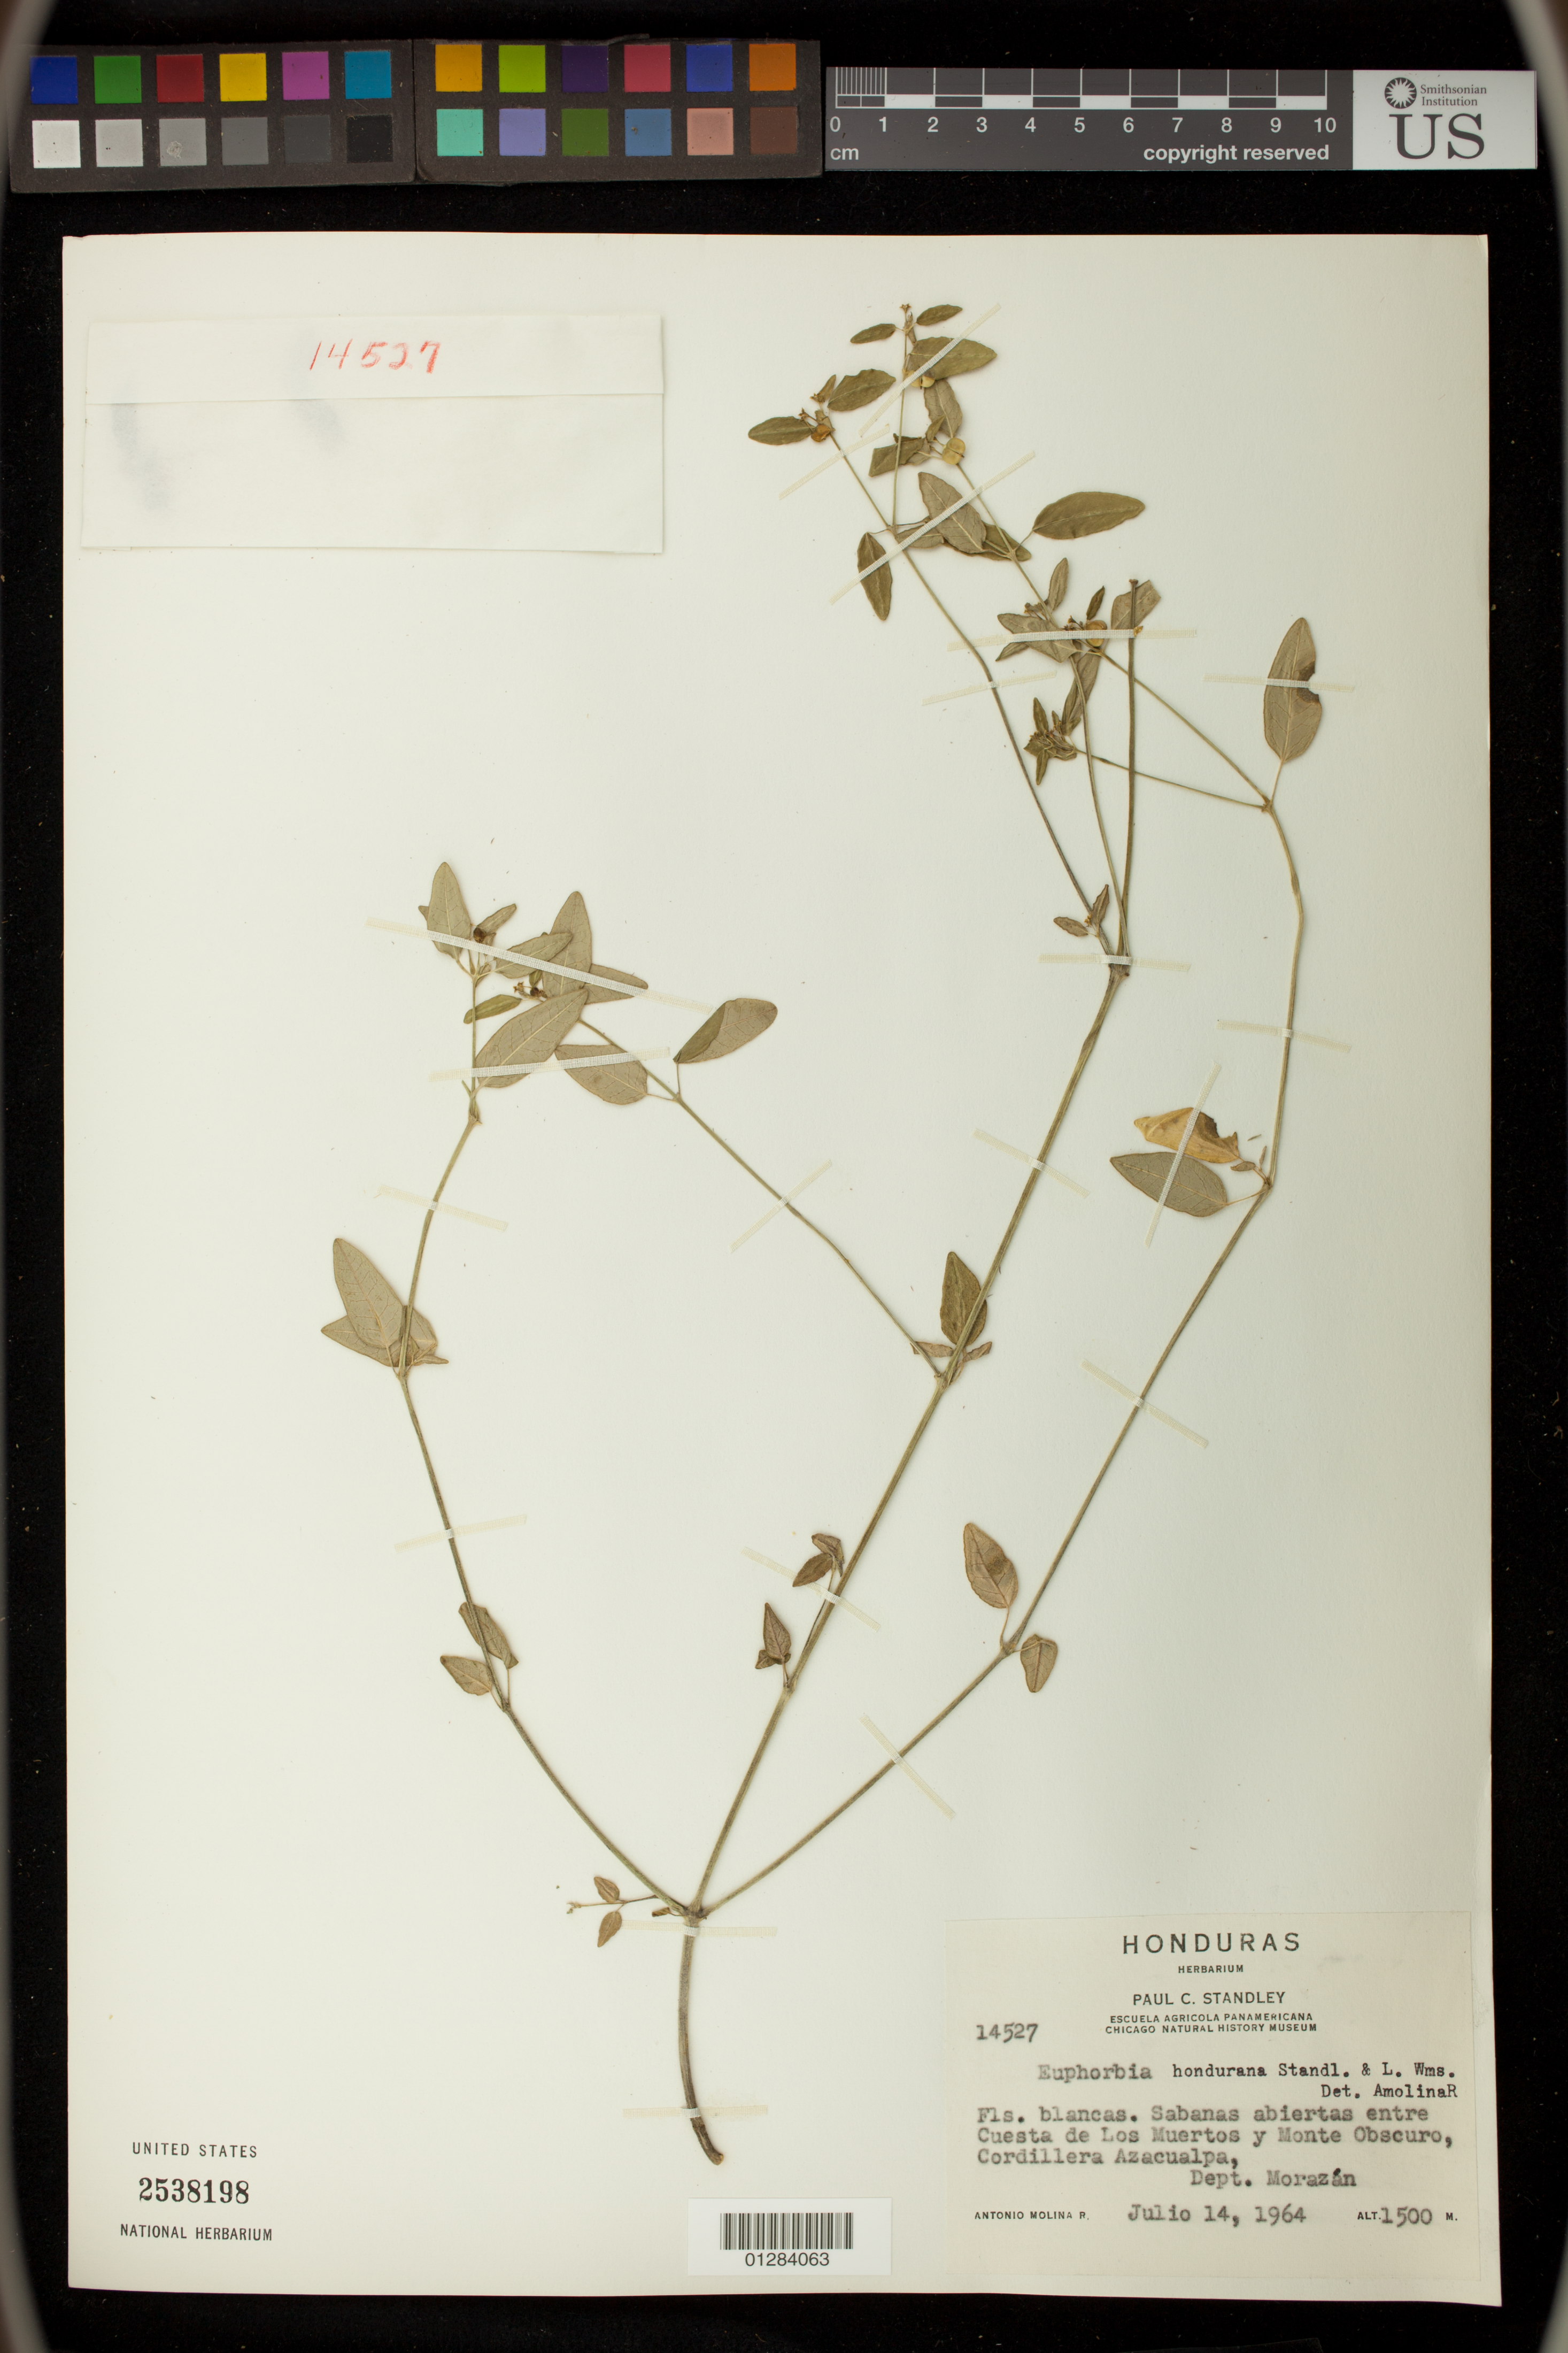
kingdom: Plantae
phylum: Tracheophyta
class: Magnoliopsida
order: Malpighiales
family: Euphorbiaceae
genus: Euphorbia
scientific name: Euphorbia hondurana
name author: Standl. & L.O. Williams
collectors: A. Molina R.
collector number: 14527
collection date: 1964-07-14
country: Honduras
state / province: Fco. Morazán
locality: Cuesta de Los Muertos y Monte Obscuro, Cordillera Azacualpa, Dept. Morazan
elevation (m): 1500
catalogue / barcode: US 2538198